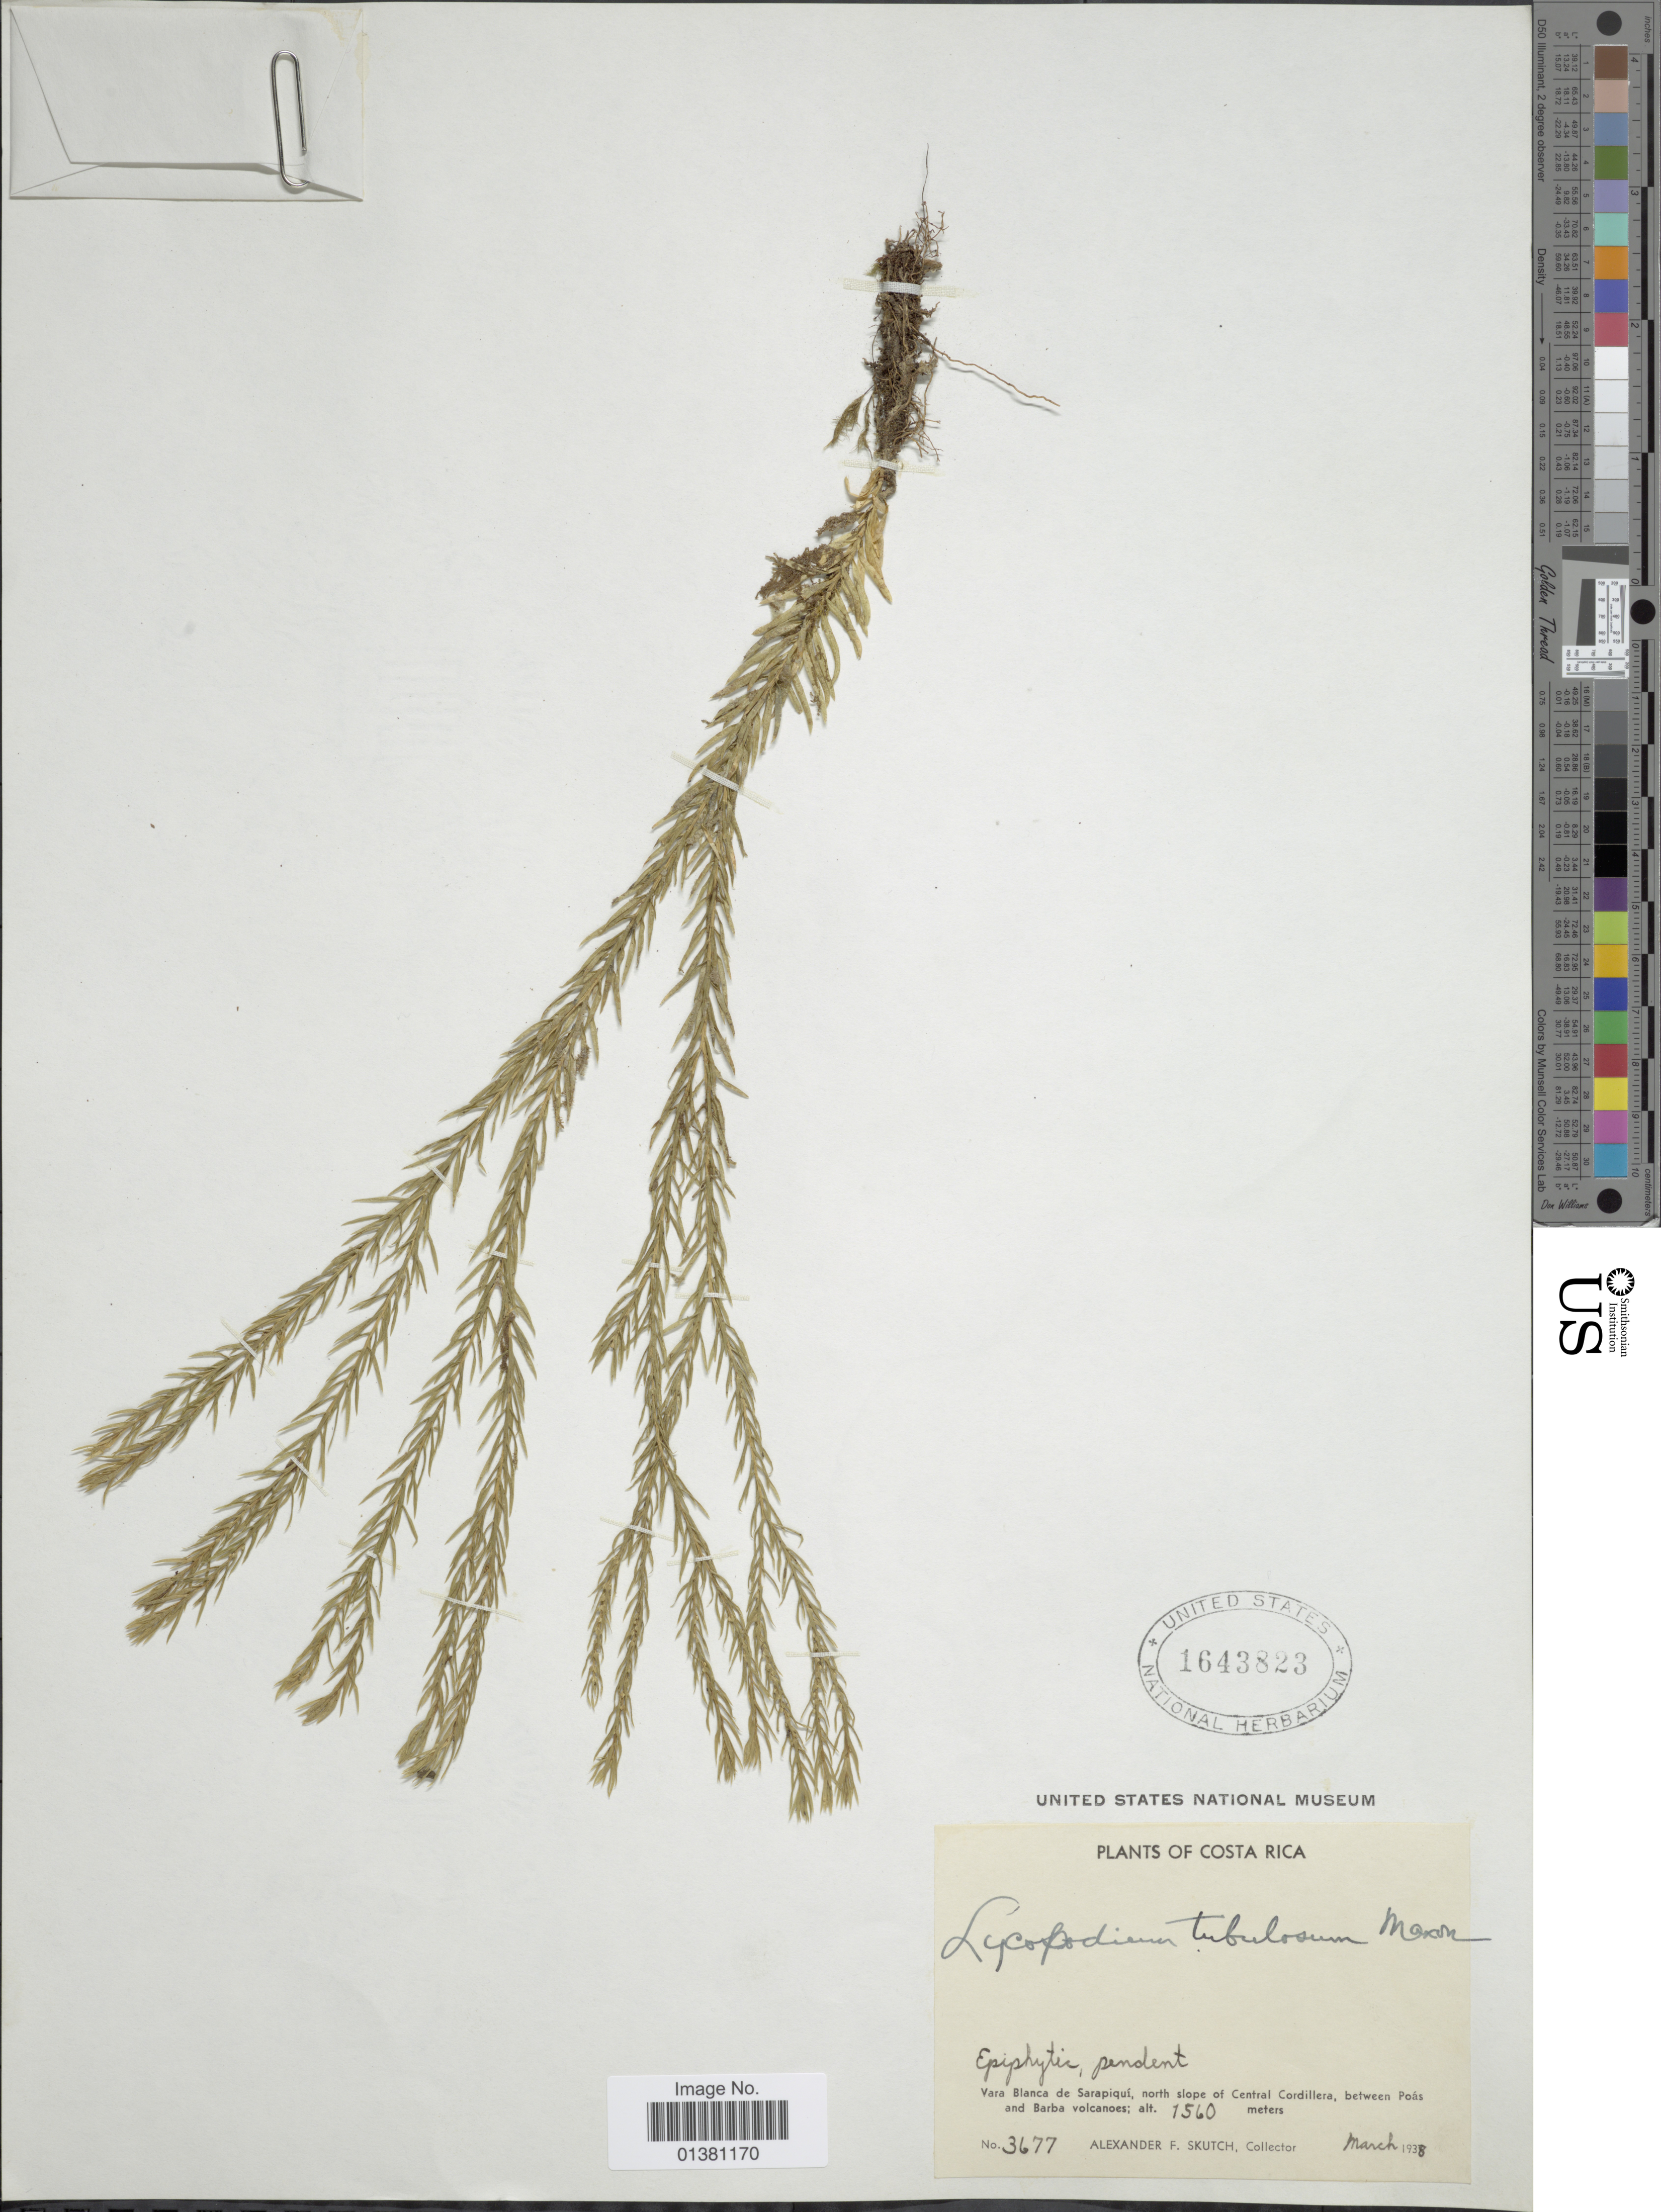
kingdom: Plantae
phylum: Tracheophyta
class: Lycopodiopsida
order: Lycopodiales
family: Lycopodiaceae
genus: Phlegmariurus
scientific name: Phlegmariurus tubulosus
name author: (Maxon) B. Øllg.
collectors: A. F. Skutch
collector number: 3677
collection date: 1938-03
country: Costa Rica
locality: Vara Blanca de Sarapiqui, north slope of centgral Cordillera, between Poás and Barba volcanoes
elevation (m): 1560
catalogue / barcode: US 1643823